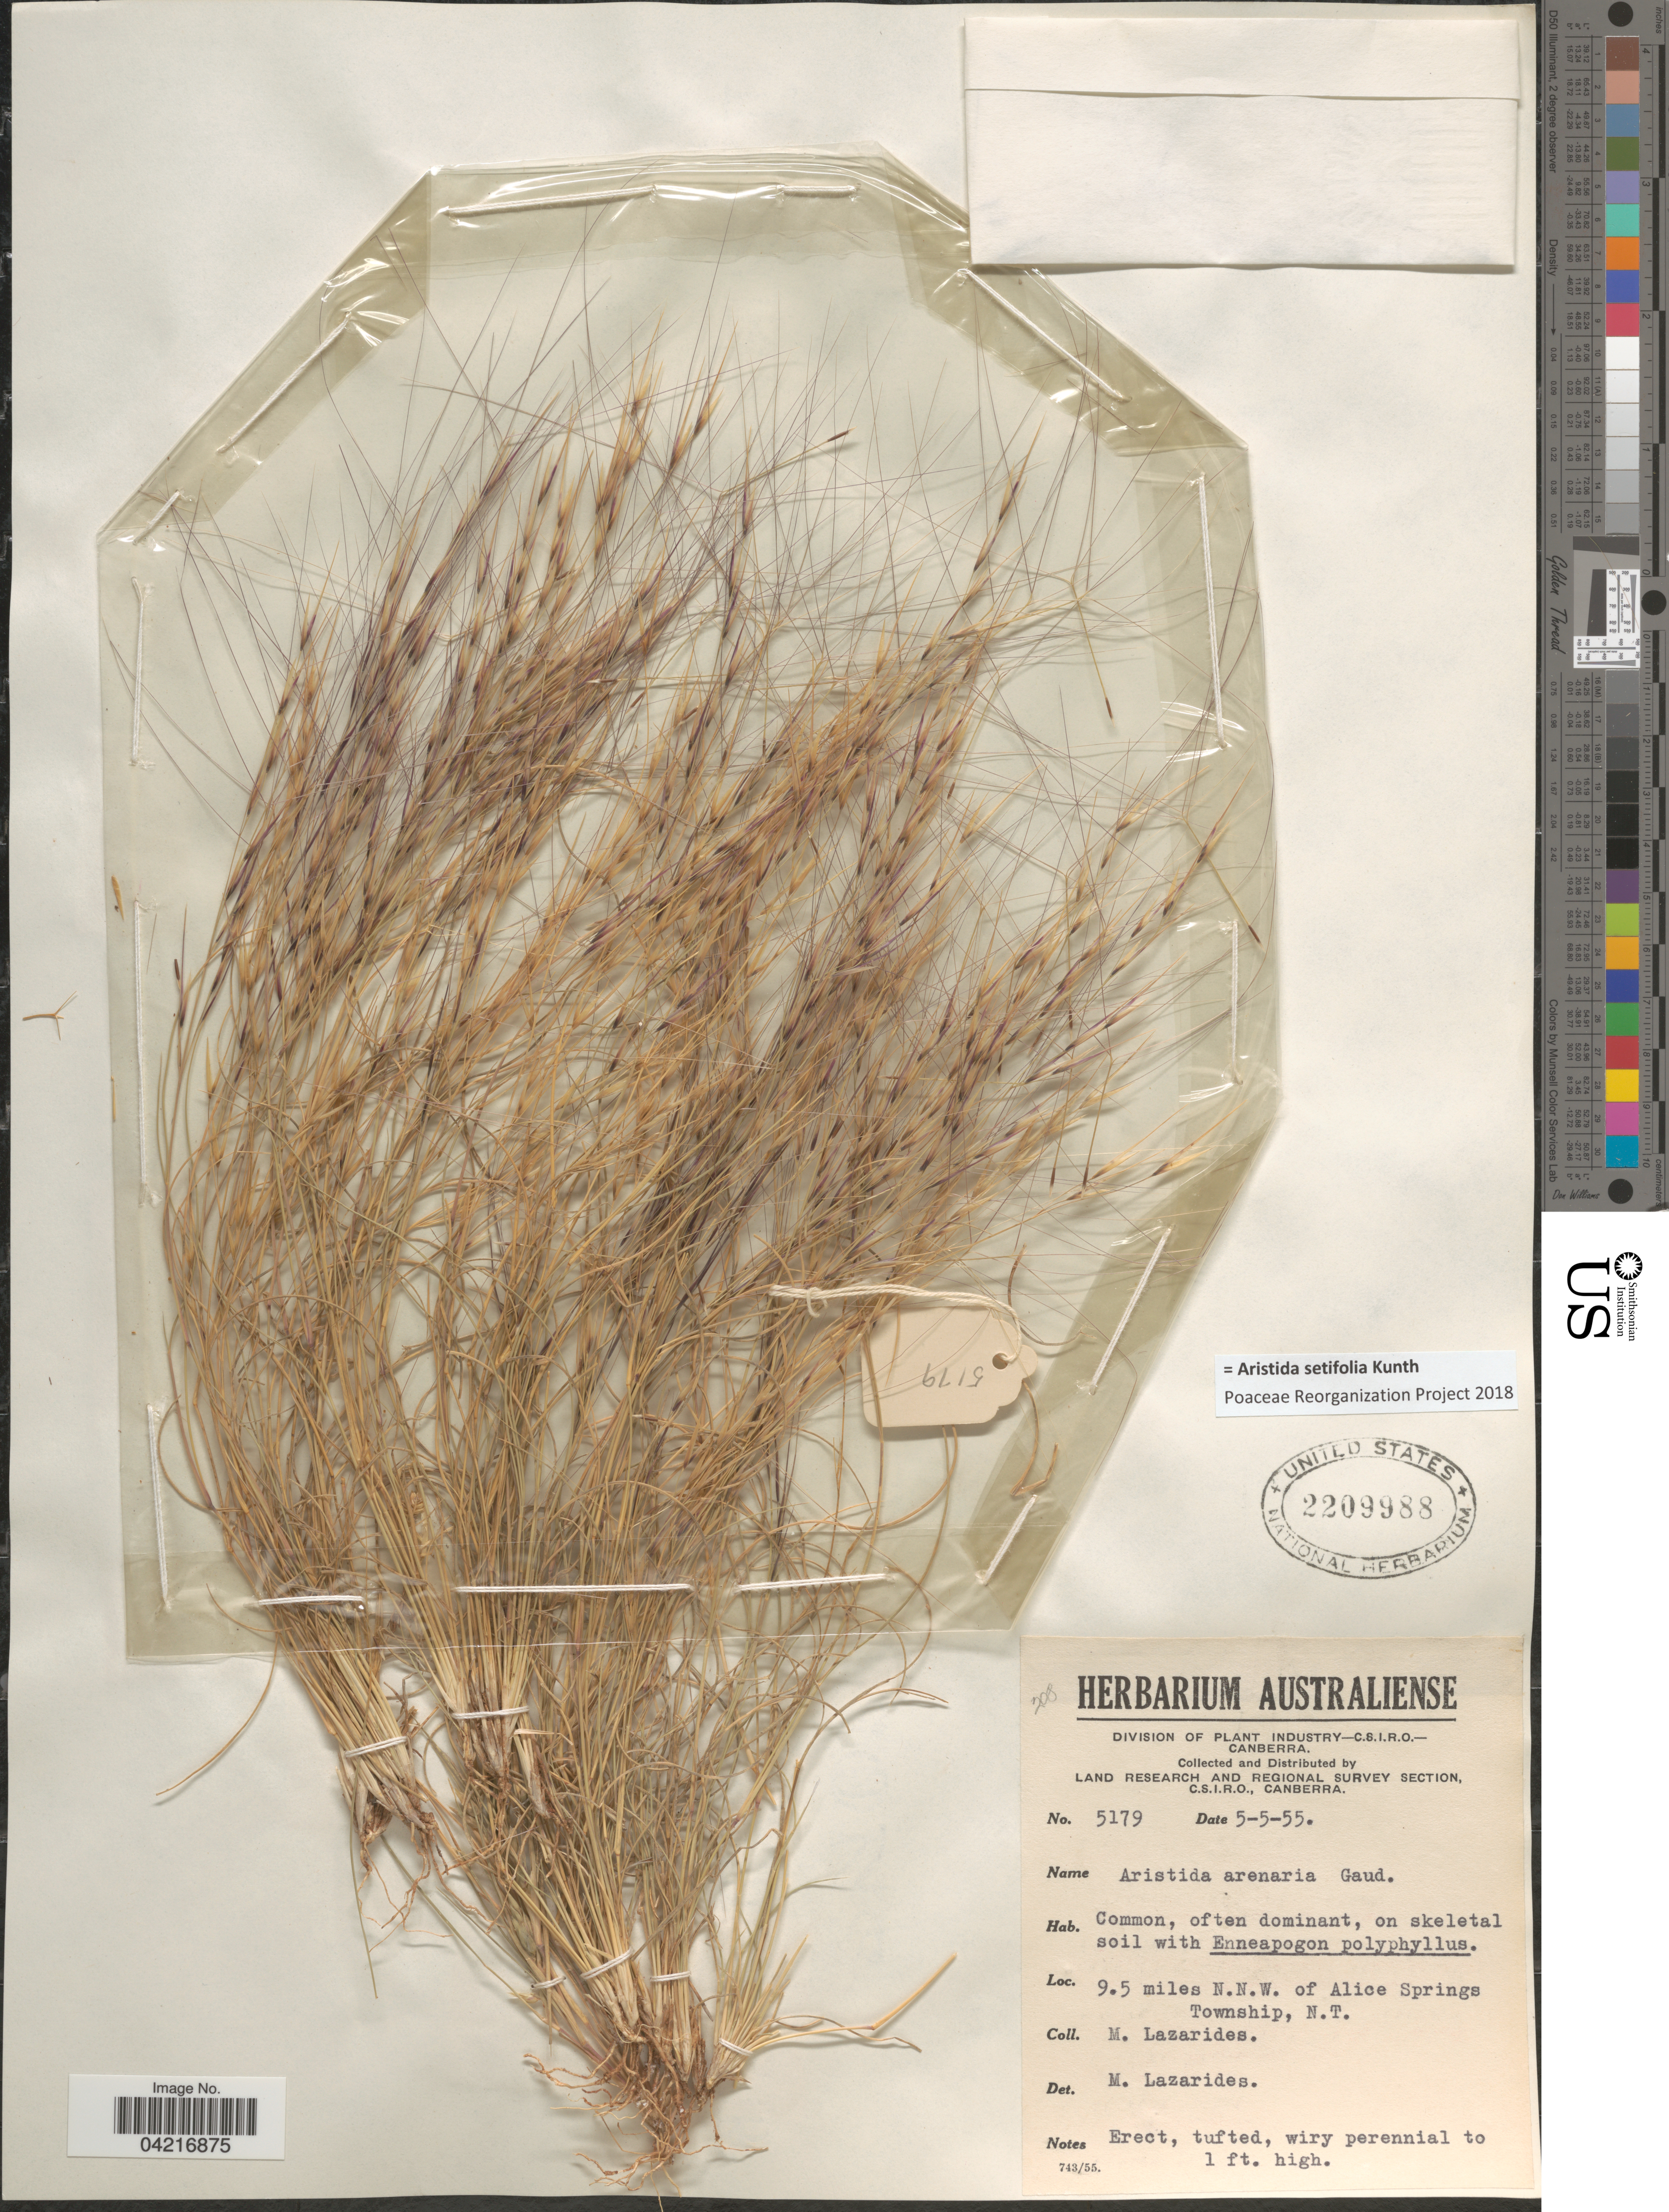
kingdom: Plantae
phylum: Tracheophyta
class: Liliopsida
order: Poales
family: Poaceae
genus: Aristida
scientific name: Aristida setifolia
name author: Kunth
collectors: M. Lazarides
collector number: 5179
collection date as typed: Transcribed d/m/y: 5/5/55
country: Australia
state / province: Northern Territory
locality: Land Research and Regional Survey Section, C.S.I.R.O. 9.5 miles N.N.W. of Alice Springs Township.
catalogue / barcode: US 2209988